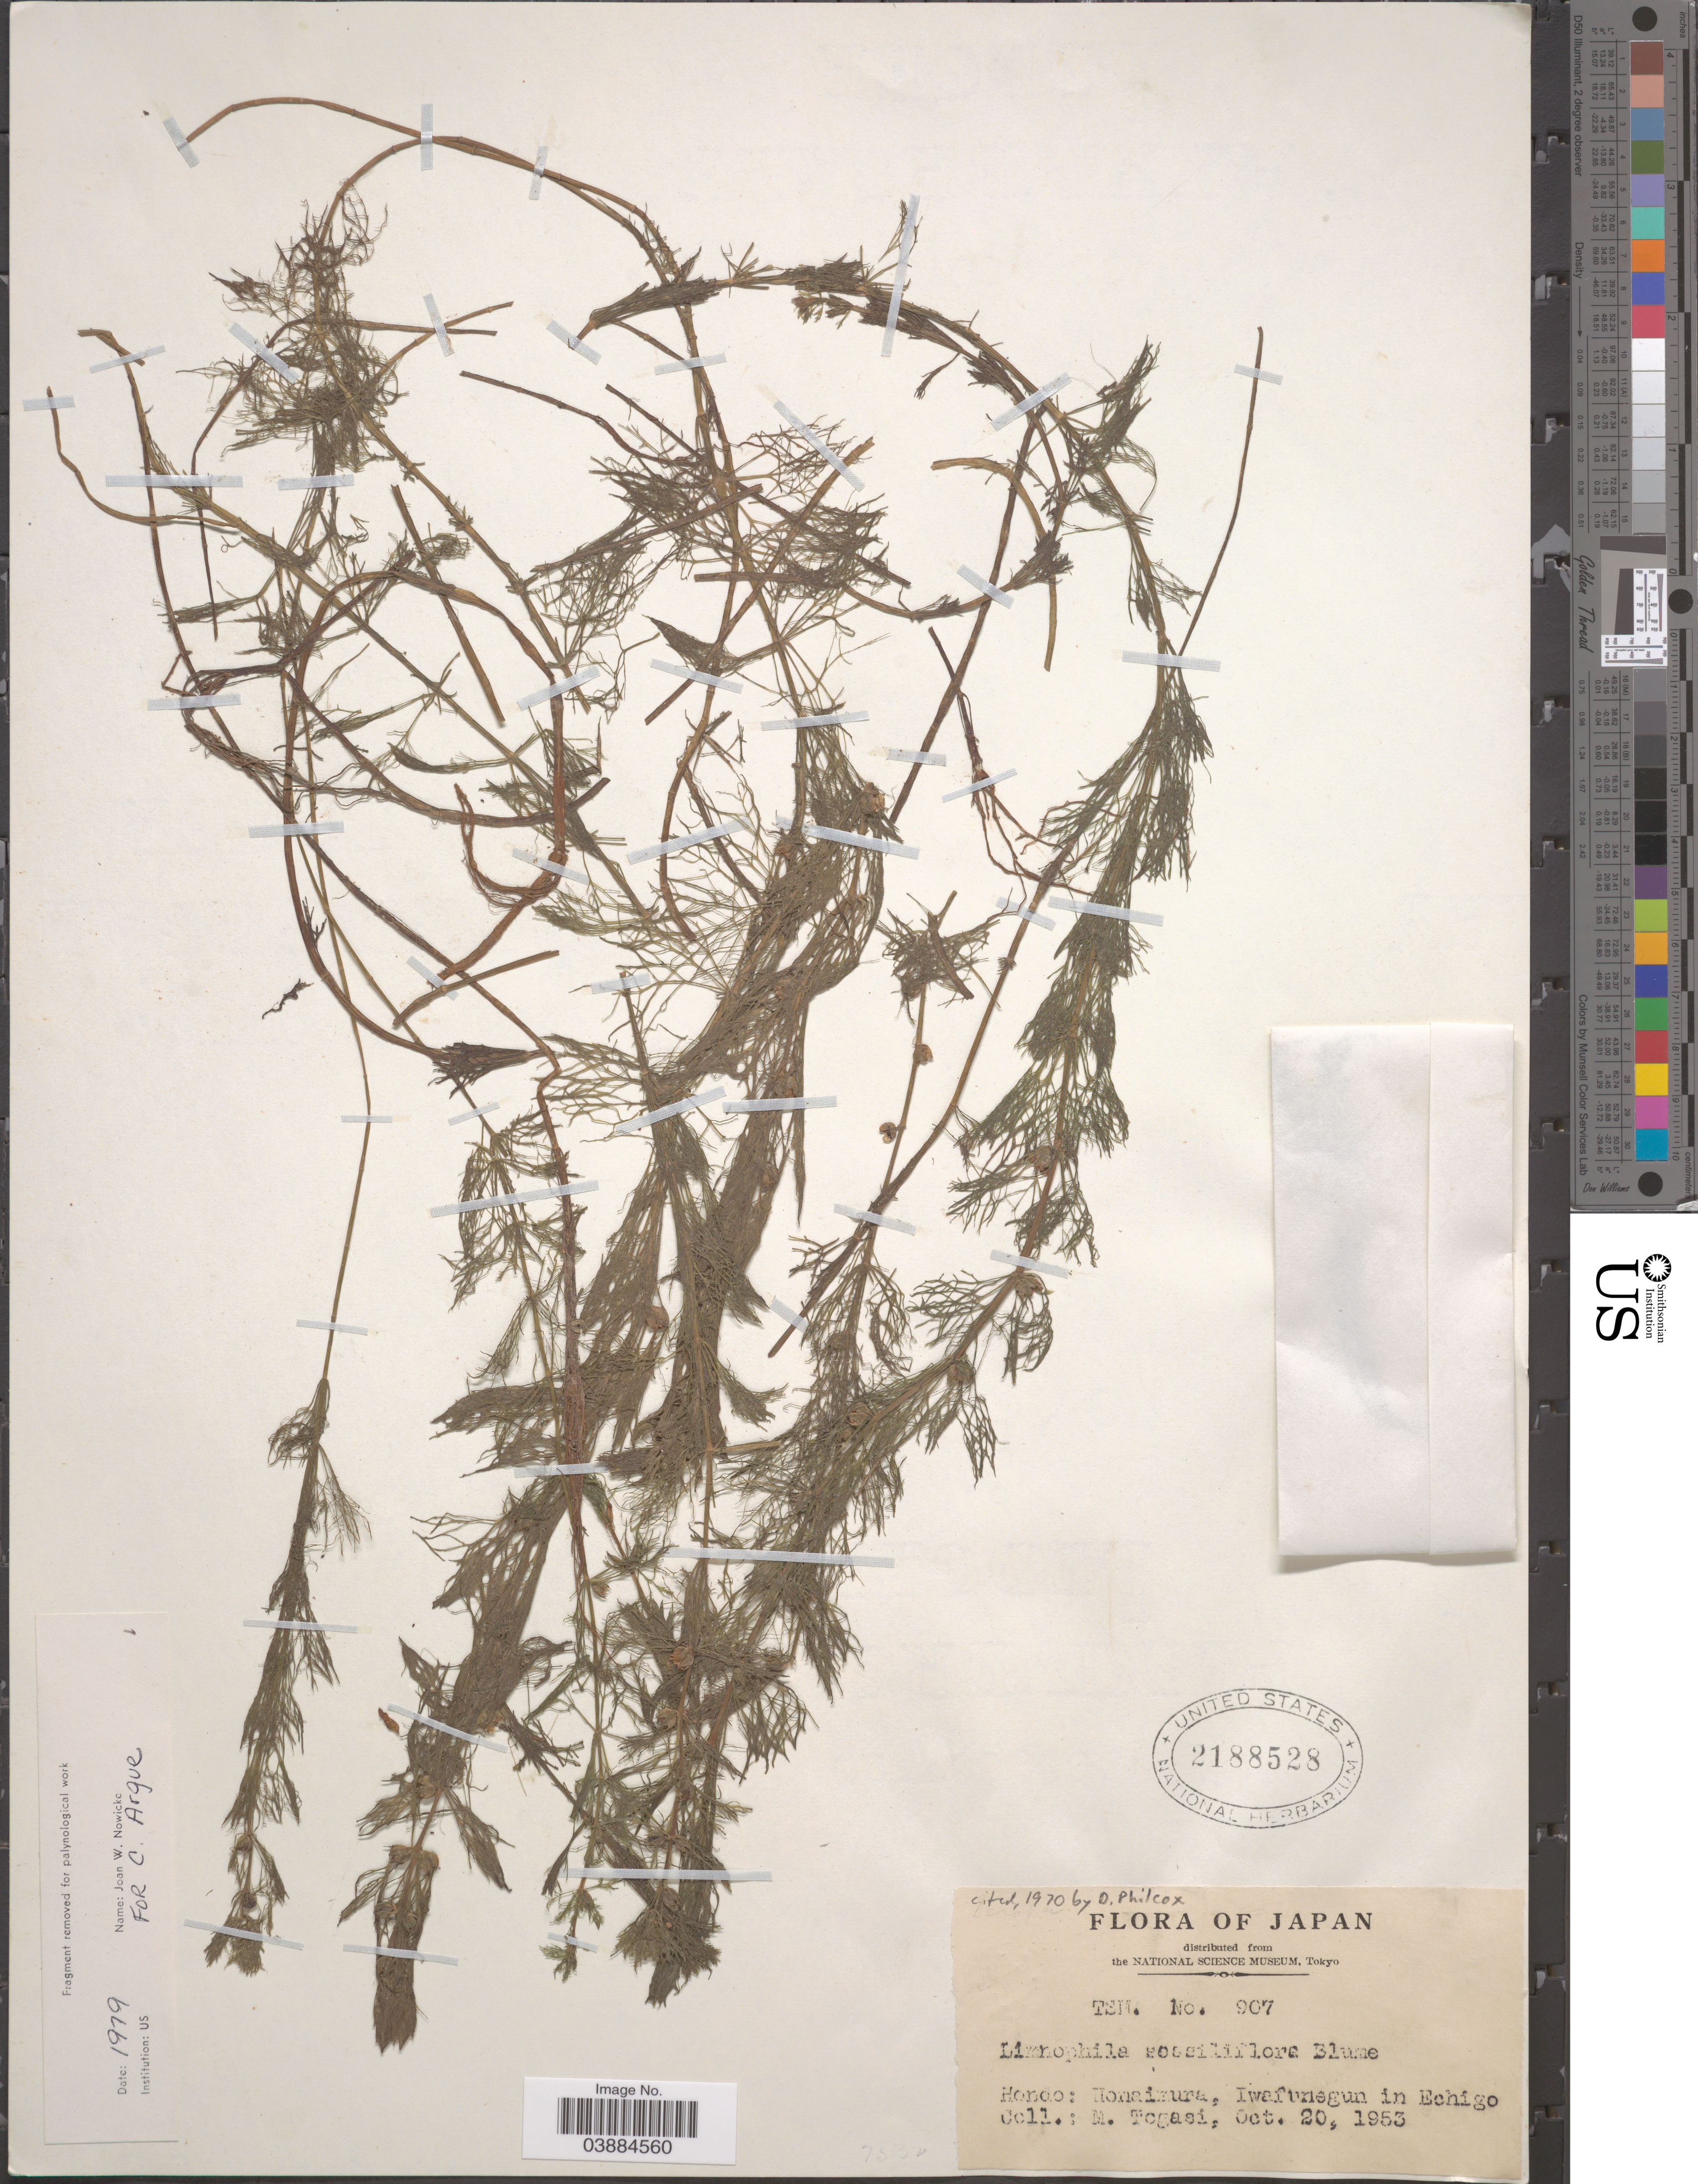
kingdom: Plantae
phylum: Tracheophyta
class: Magnoliopsida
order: Lamiales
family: Plantaginaceae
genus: Limnophila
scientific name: Limnophila sessiliflora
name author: (Vahl) Blume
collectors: M. Togasi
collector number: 907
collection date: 1953-10-20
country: Japan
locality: Hondo: Honaimura, Iwafunegun in Echigo.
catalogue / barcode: US 2188528